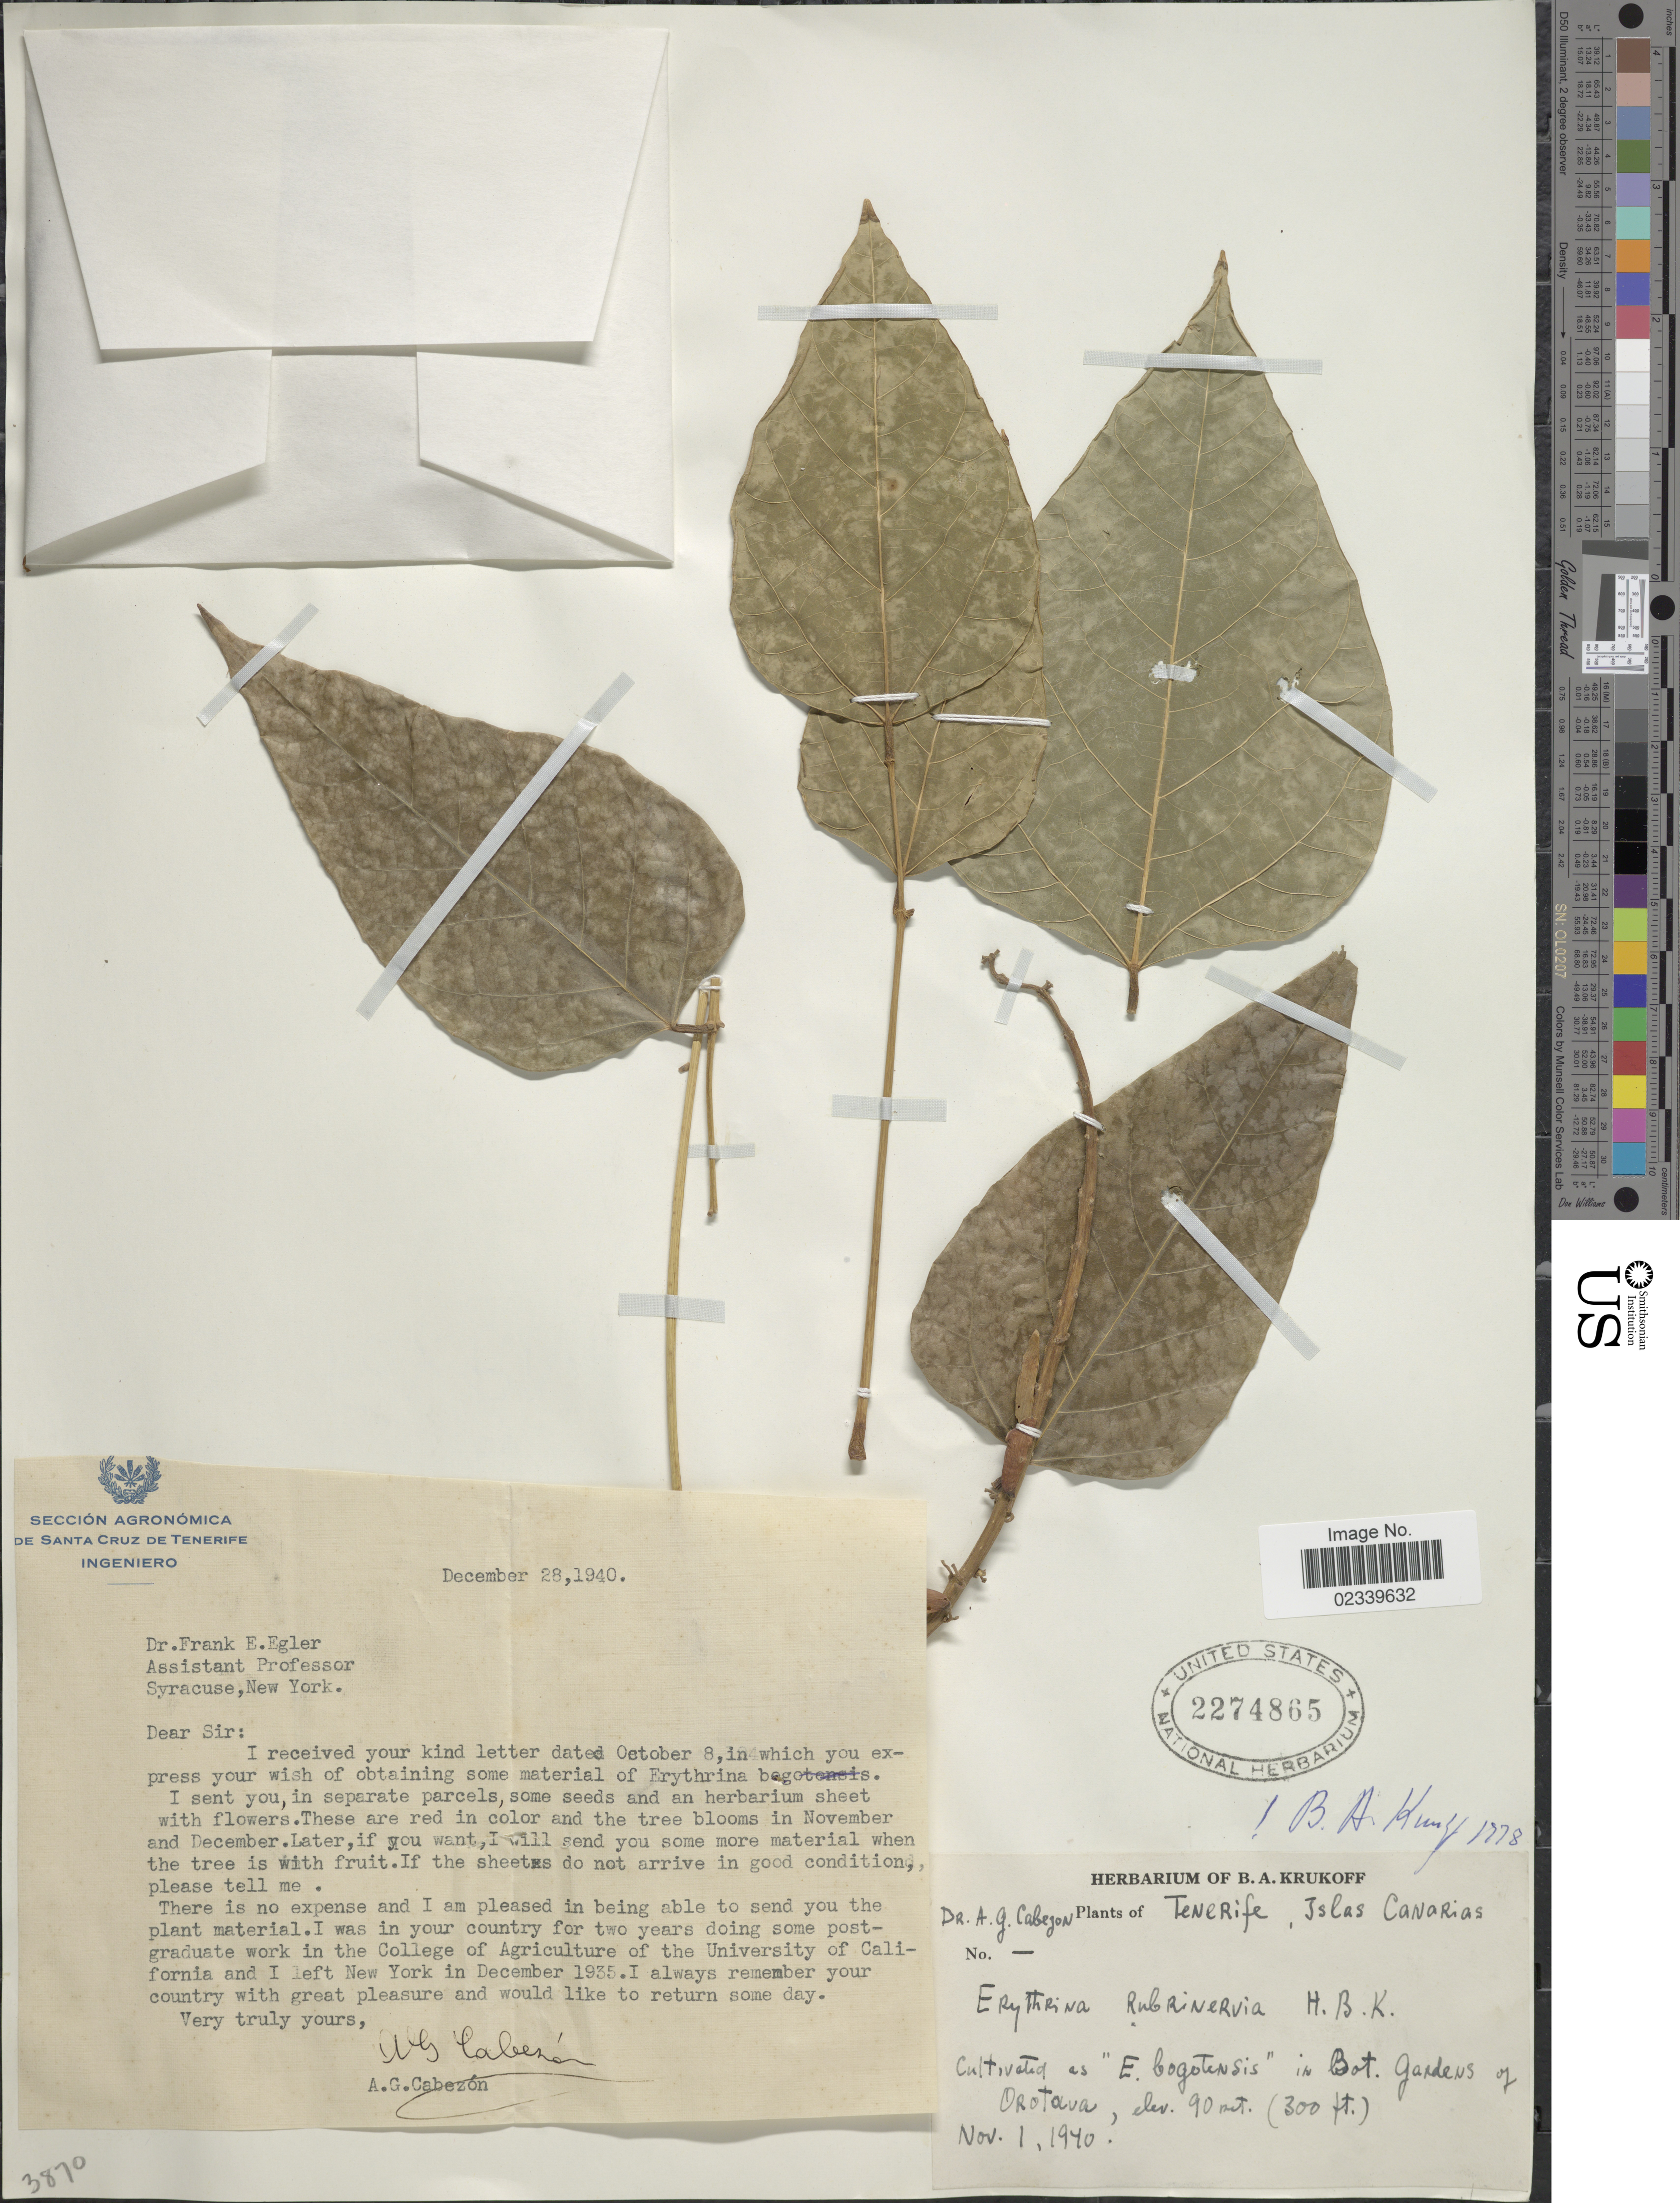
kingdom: Plantae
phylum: Tracheophyta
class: Magnoliopsida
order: Fabales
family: Fabaceae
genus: Erythrina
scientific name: Erythrina rubrinervia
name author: Kunth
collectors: A. Cabezon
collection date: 1940-11-01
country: Spain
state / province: Canarias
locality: Tenerife, Islas, Canarias, in Bot. Gardens of Orotava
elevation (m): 91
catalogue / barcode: US 2274865